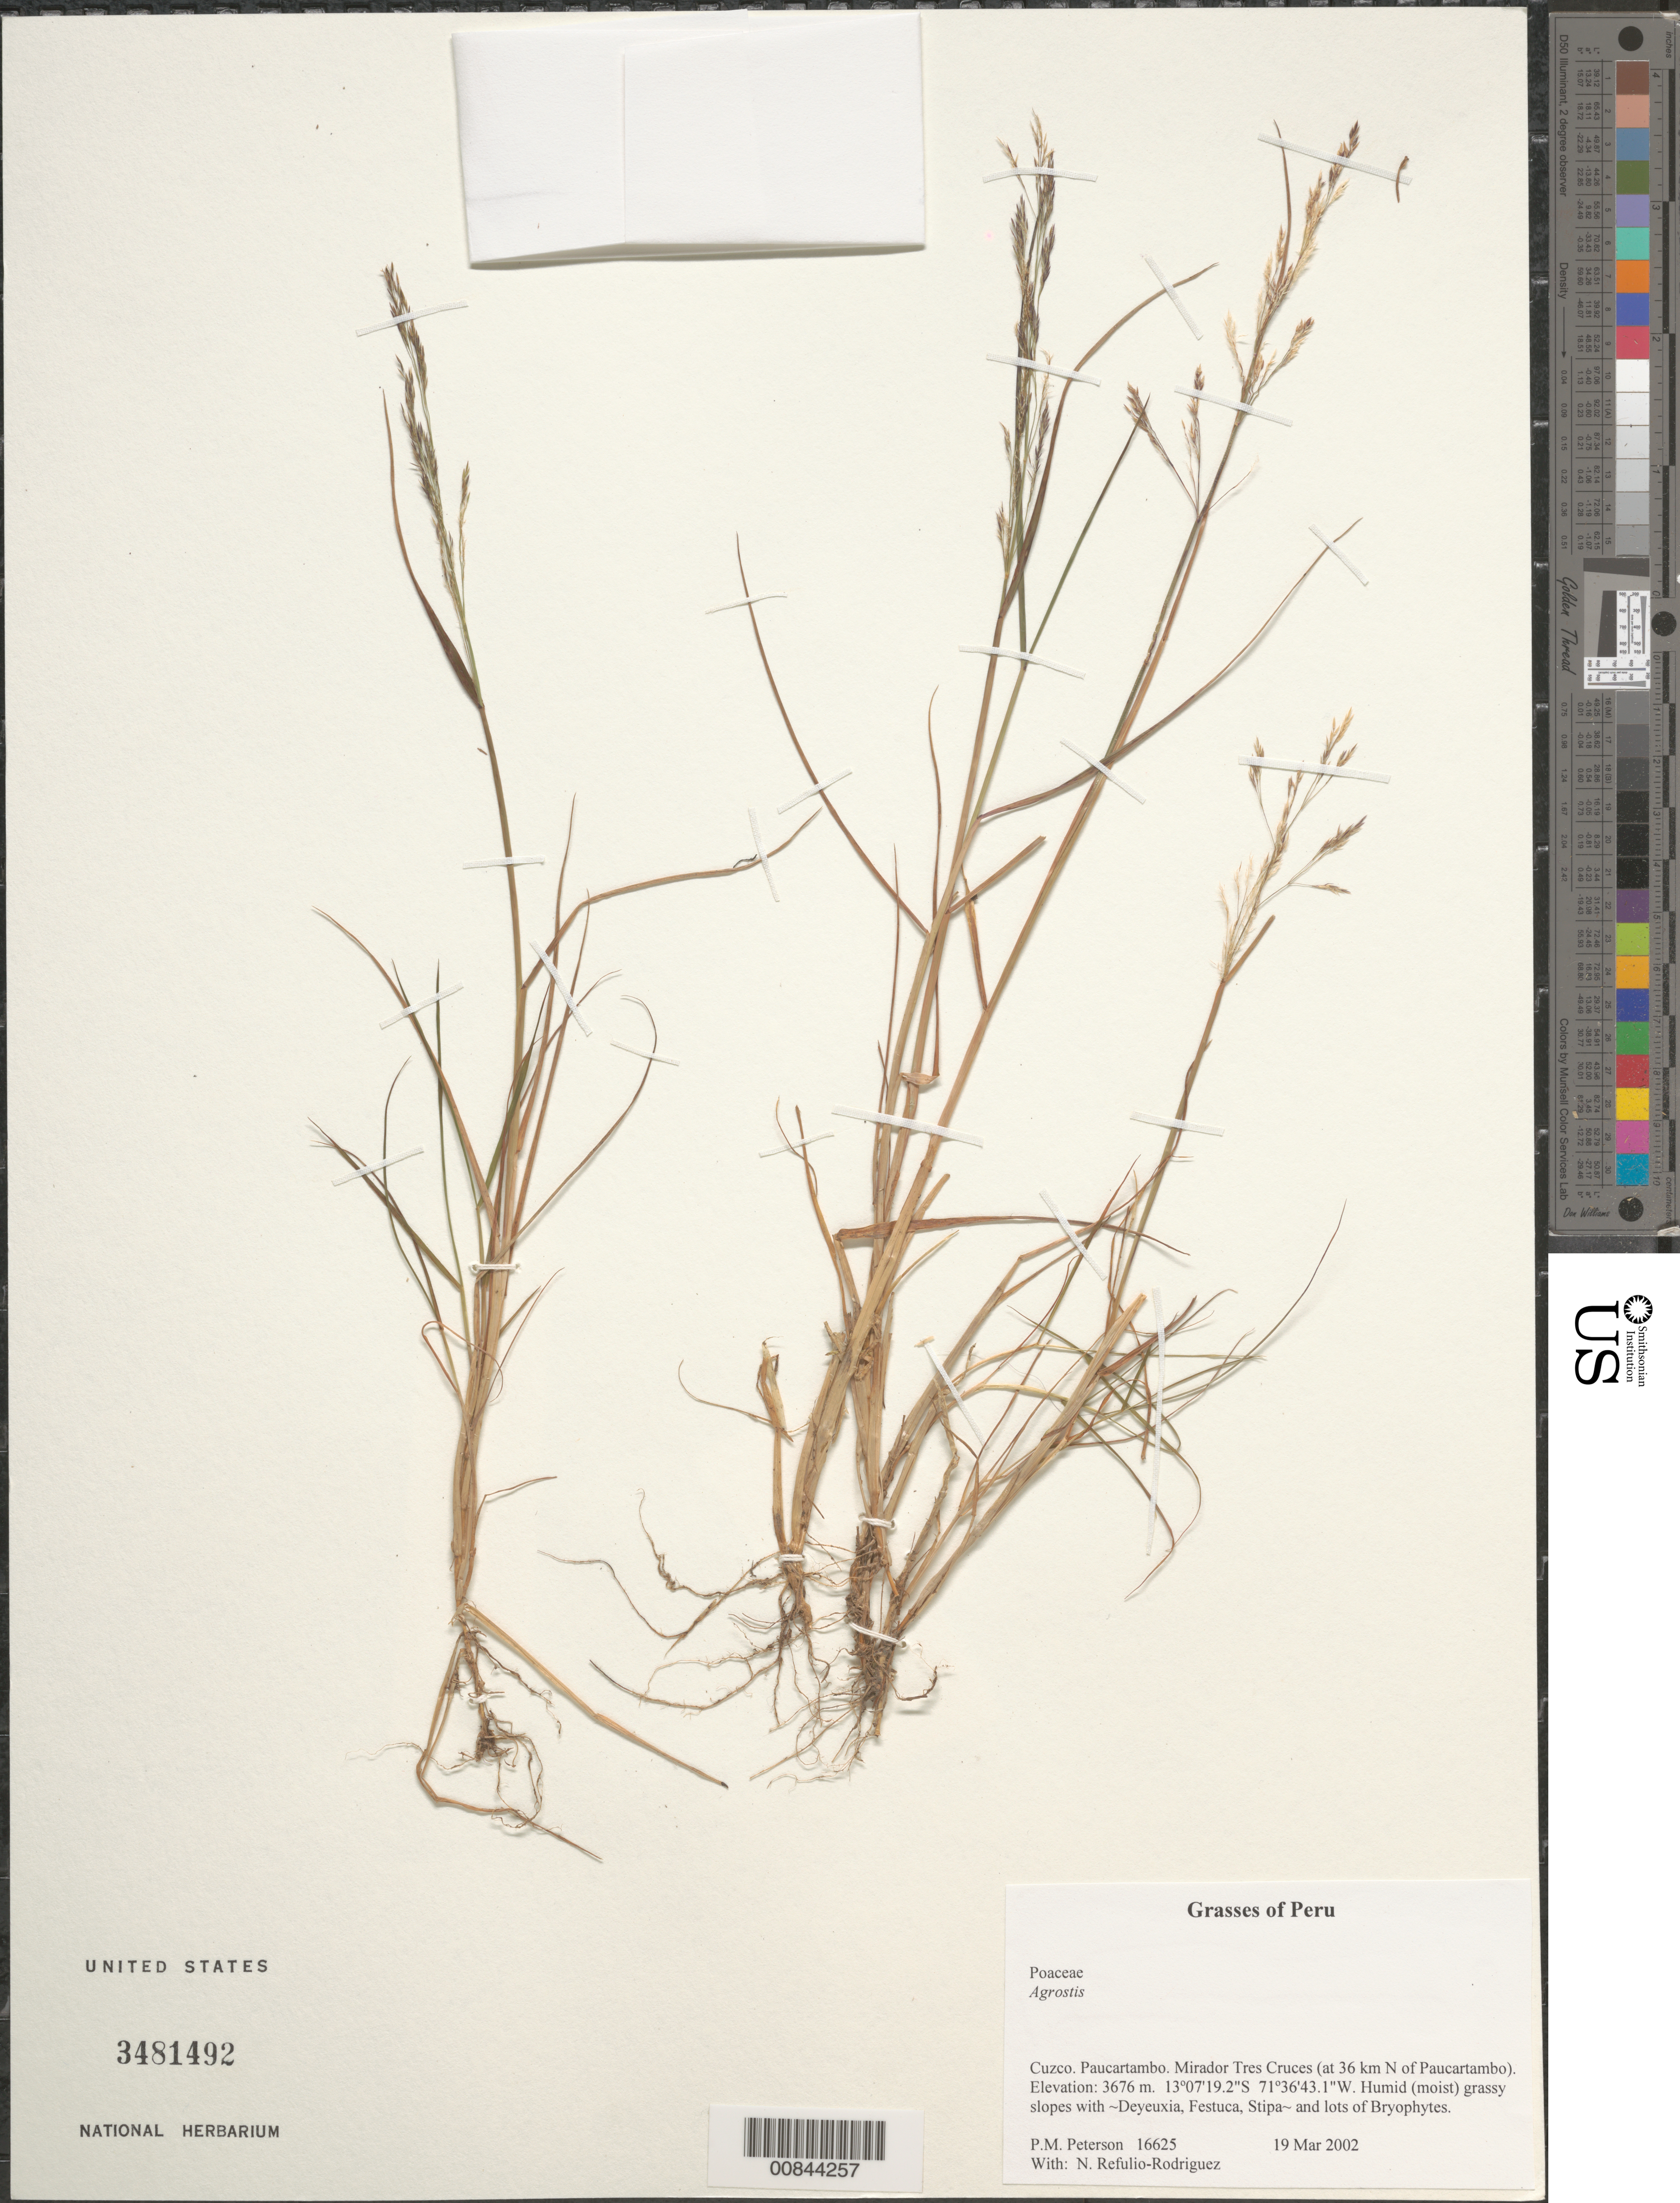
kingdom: Plantae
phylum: Tracheophyta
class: Liliopsida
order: Poales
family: Poaceae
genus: Agrostis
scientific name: Agrostis sp.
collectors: P. M. Peterson & N. Refulio-Rodríguez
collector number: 16625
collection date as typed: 19 Mar 2002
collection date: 2002-03-19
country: Peru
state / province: Cusco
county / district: Paucartambo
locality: Mirador Tres Cruces (at 36 km N of Paucartambo).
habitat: Humid (moist) grassy slopes with ~Deyeuxia, Festuca, Stipa~ and lots of Bryophytes.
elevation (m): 3676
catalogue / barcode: US 3481492